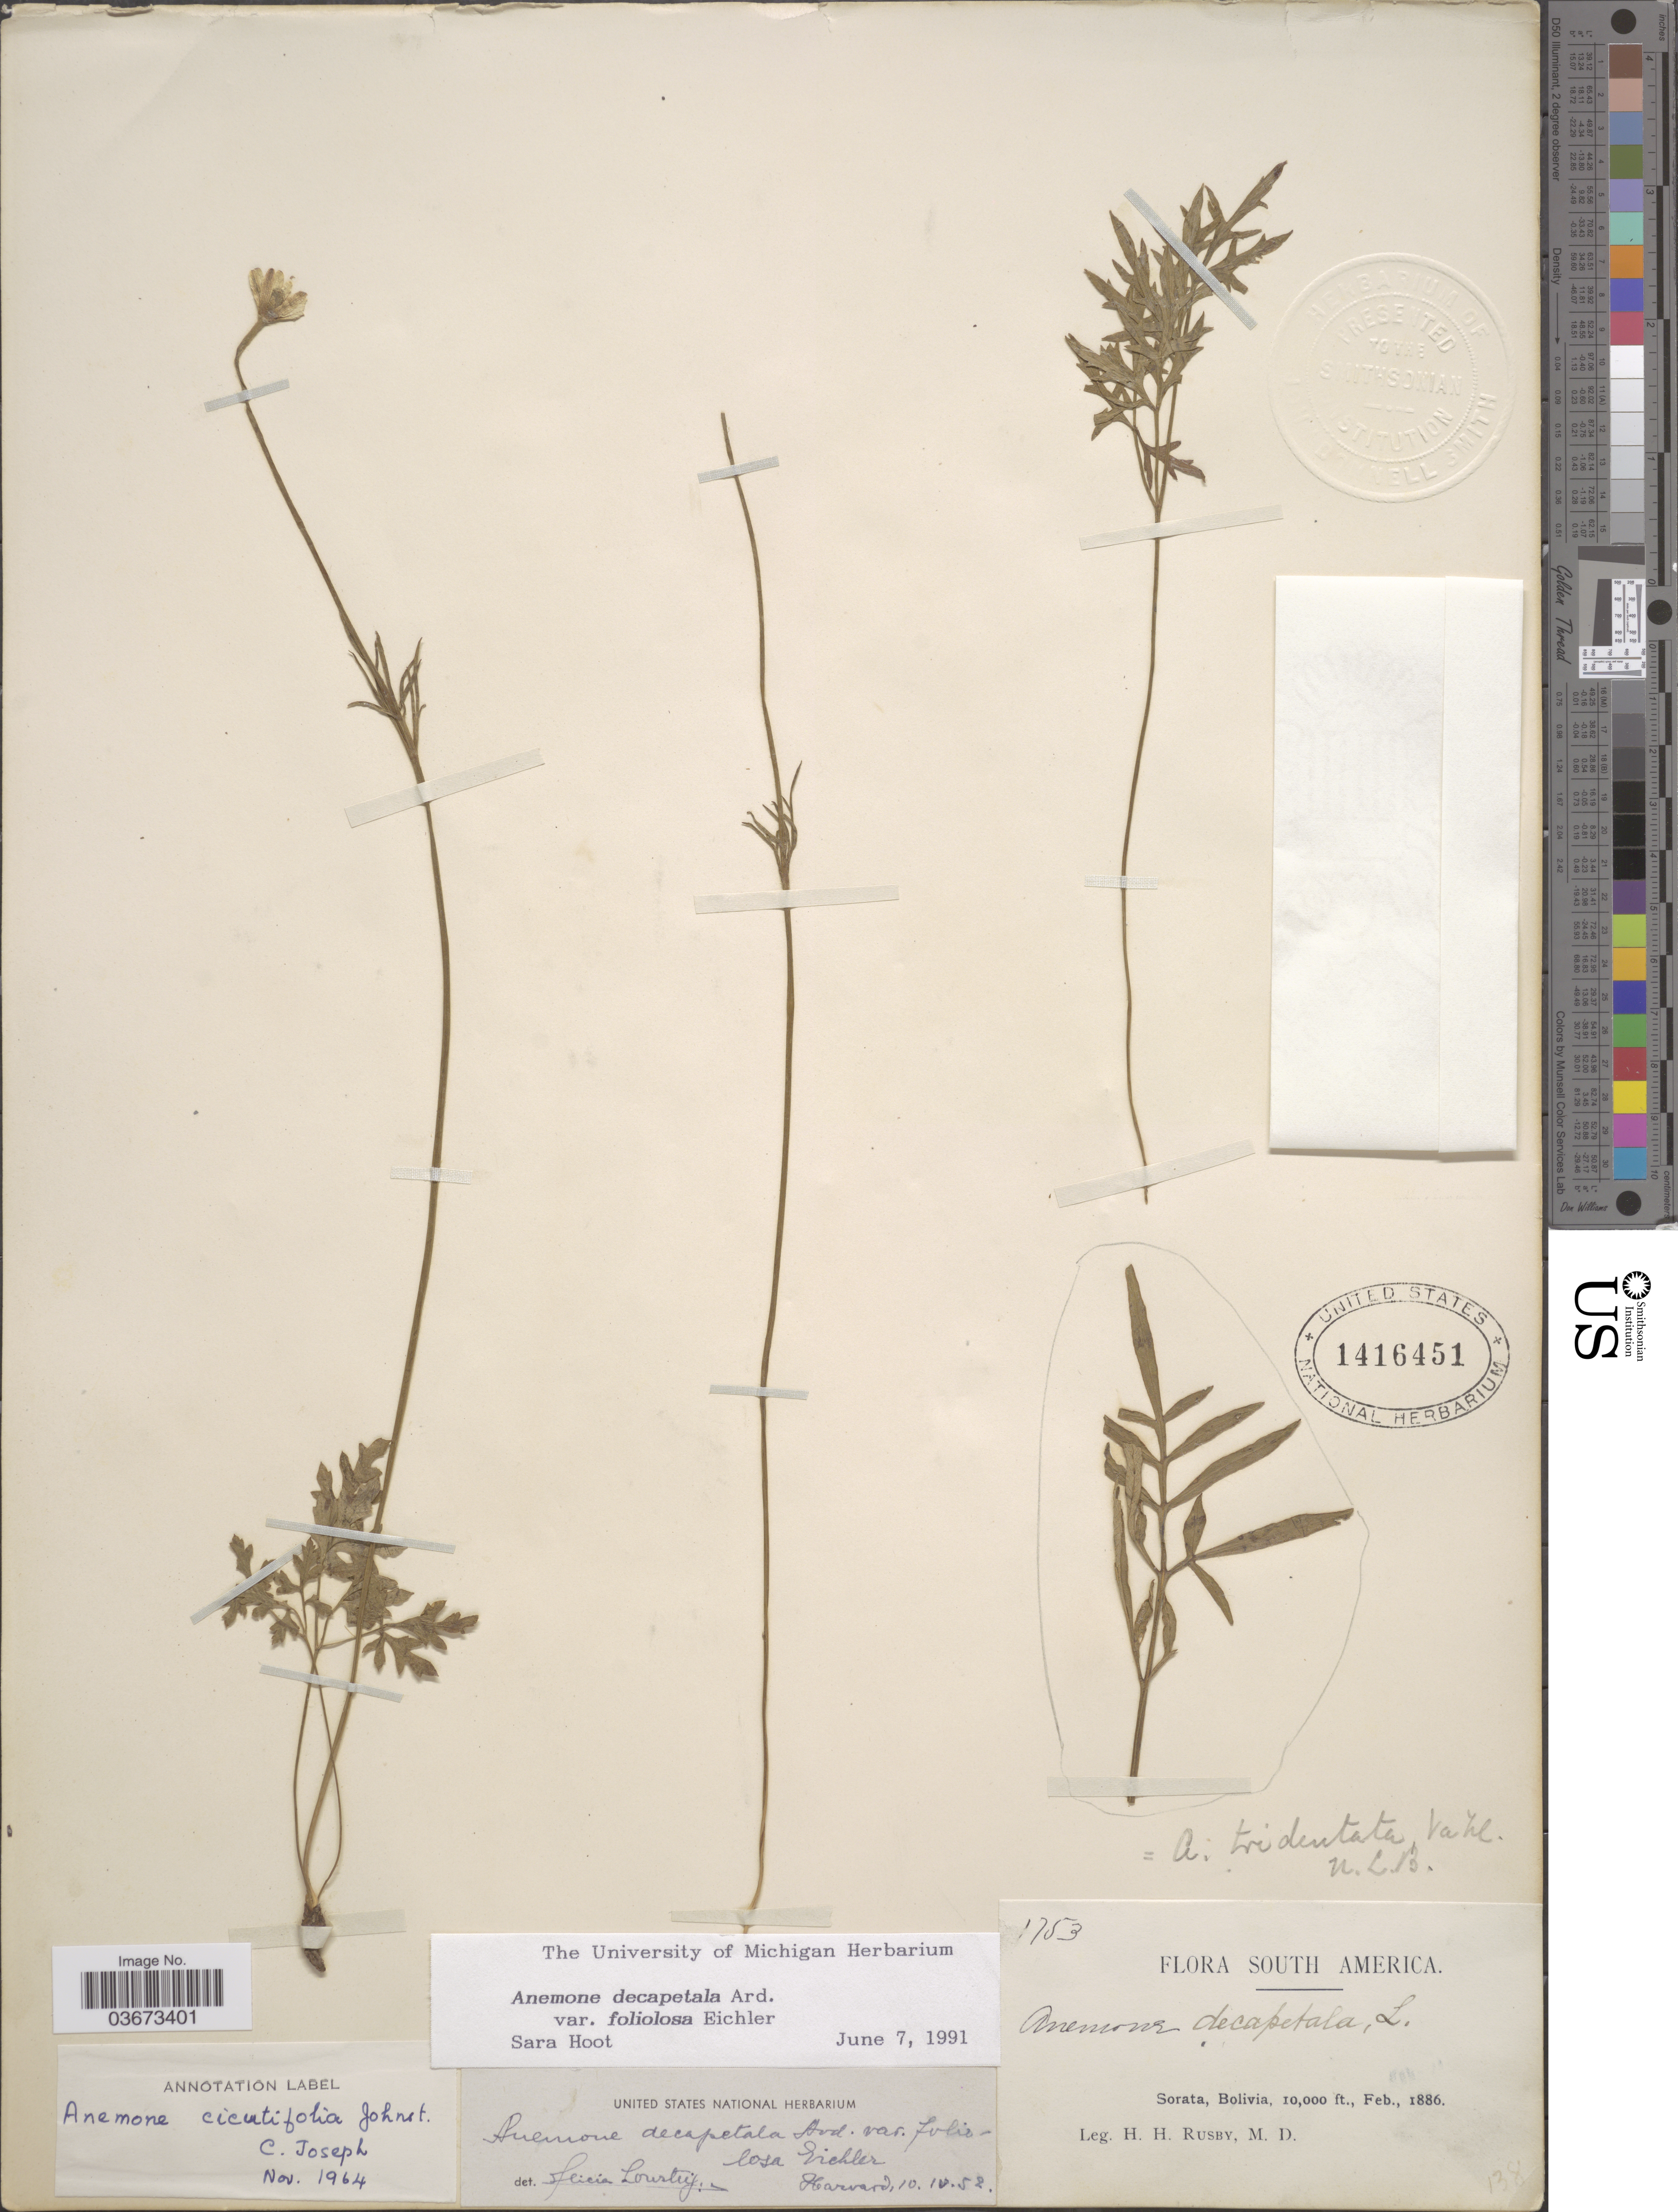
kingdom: Plantae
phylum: Tracheophyta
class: Magnoliopsida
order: Ranunculales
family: Ranunculaceae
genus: Anemone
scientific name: Anemone cicutifolia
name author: I.M. Johnst.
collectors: H. H. Rusby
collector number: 1753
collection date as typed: Feb., 1886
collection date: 1886-02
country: Bolivia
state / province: La Páz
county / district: Larecaja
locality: Sorata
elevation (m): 3048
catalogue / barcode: US 1416451